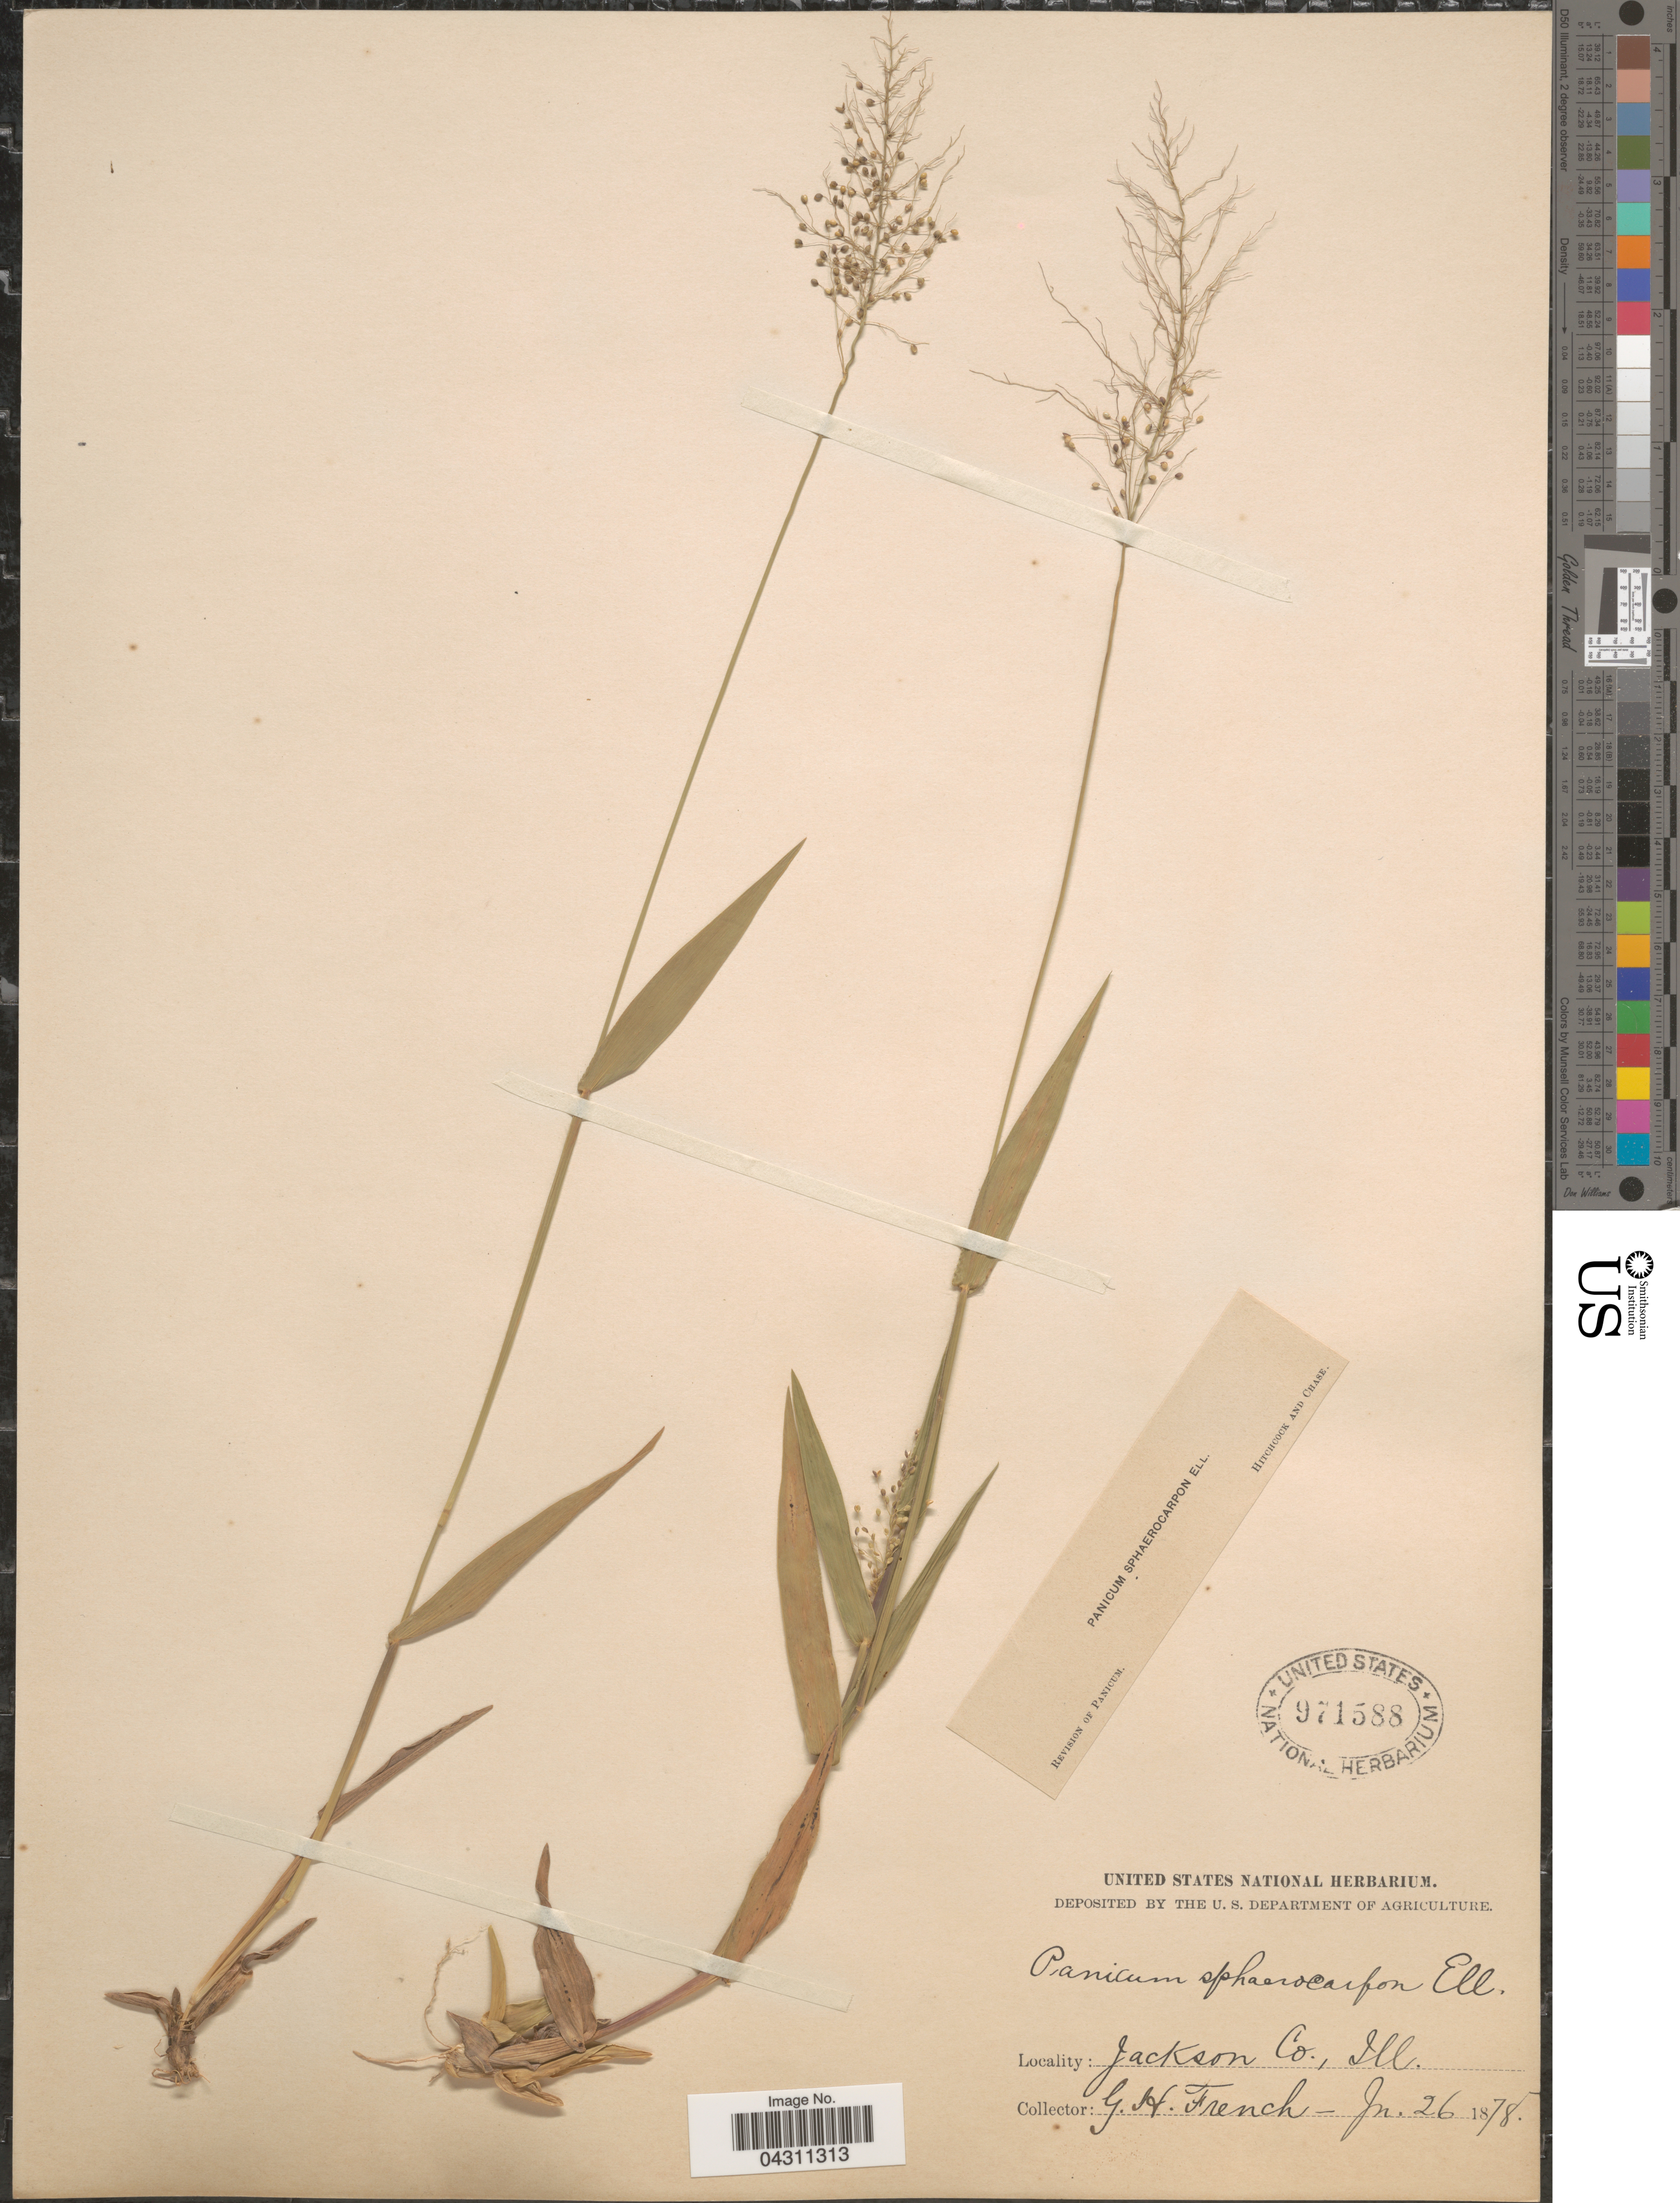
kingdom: Plantae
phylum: Tracheophyta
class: Liliopsida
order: Poales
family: Poaceae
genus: Dichanthelium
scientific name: Dichanthelium sphaerocarpon var. sphaerocarpon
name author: (Elliott) Gould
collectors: G. H. French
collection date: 1878-06-26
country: United States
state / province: Illinois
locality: Jackson Co.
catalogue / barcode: US 971588